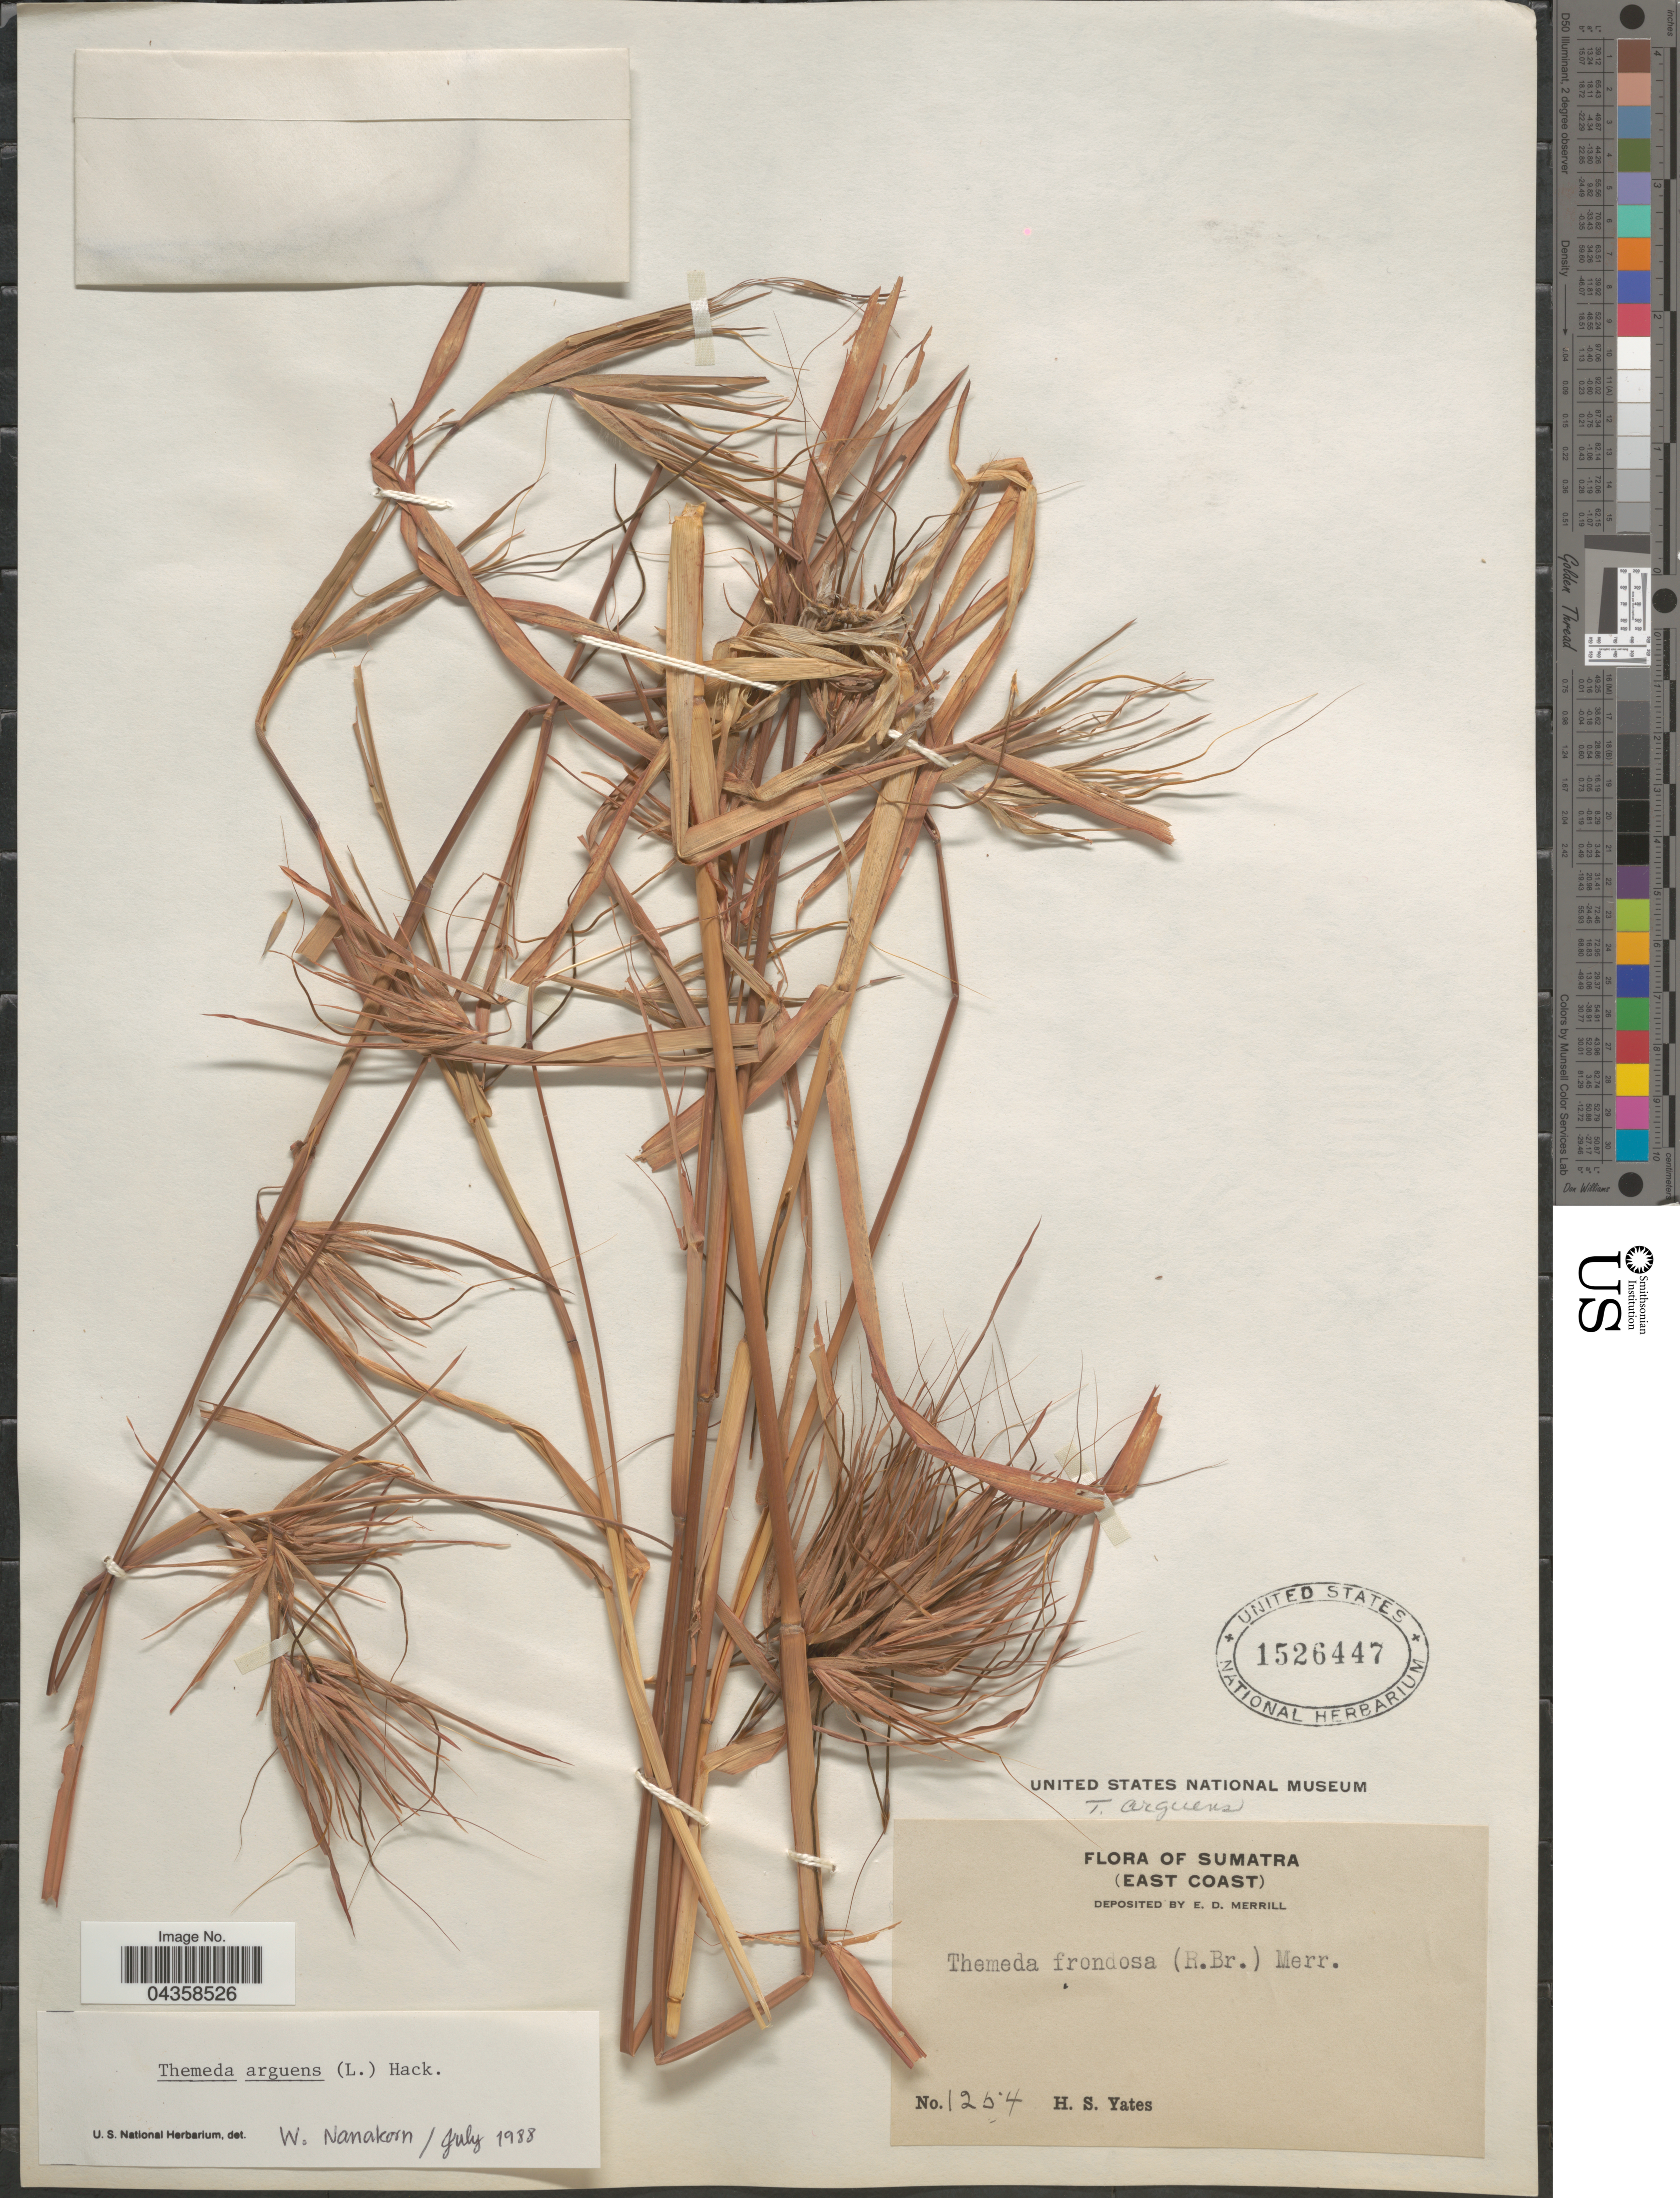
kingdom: Plantae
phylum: Tracheophyta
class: Liliopsida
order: Poales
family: Poaceae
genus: Themeda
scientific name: Themeda arguens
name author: (L.) Hack.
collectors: H. S. Yates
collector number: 1254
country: Indonesia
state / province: Sumatra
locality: (East Coast).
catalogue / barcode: US 1526447